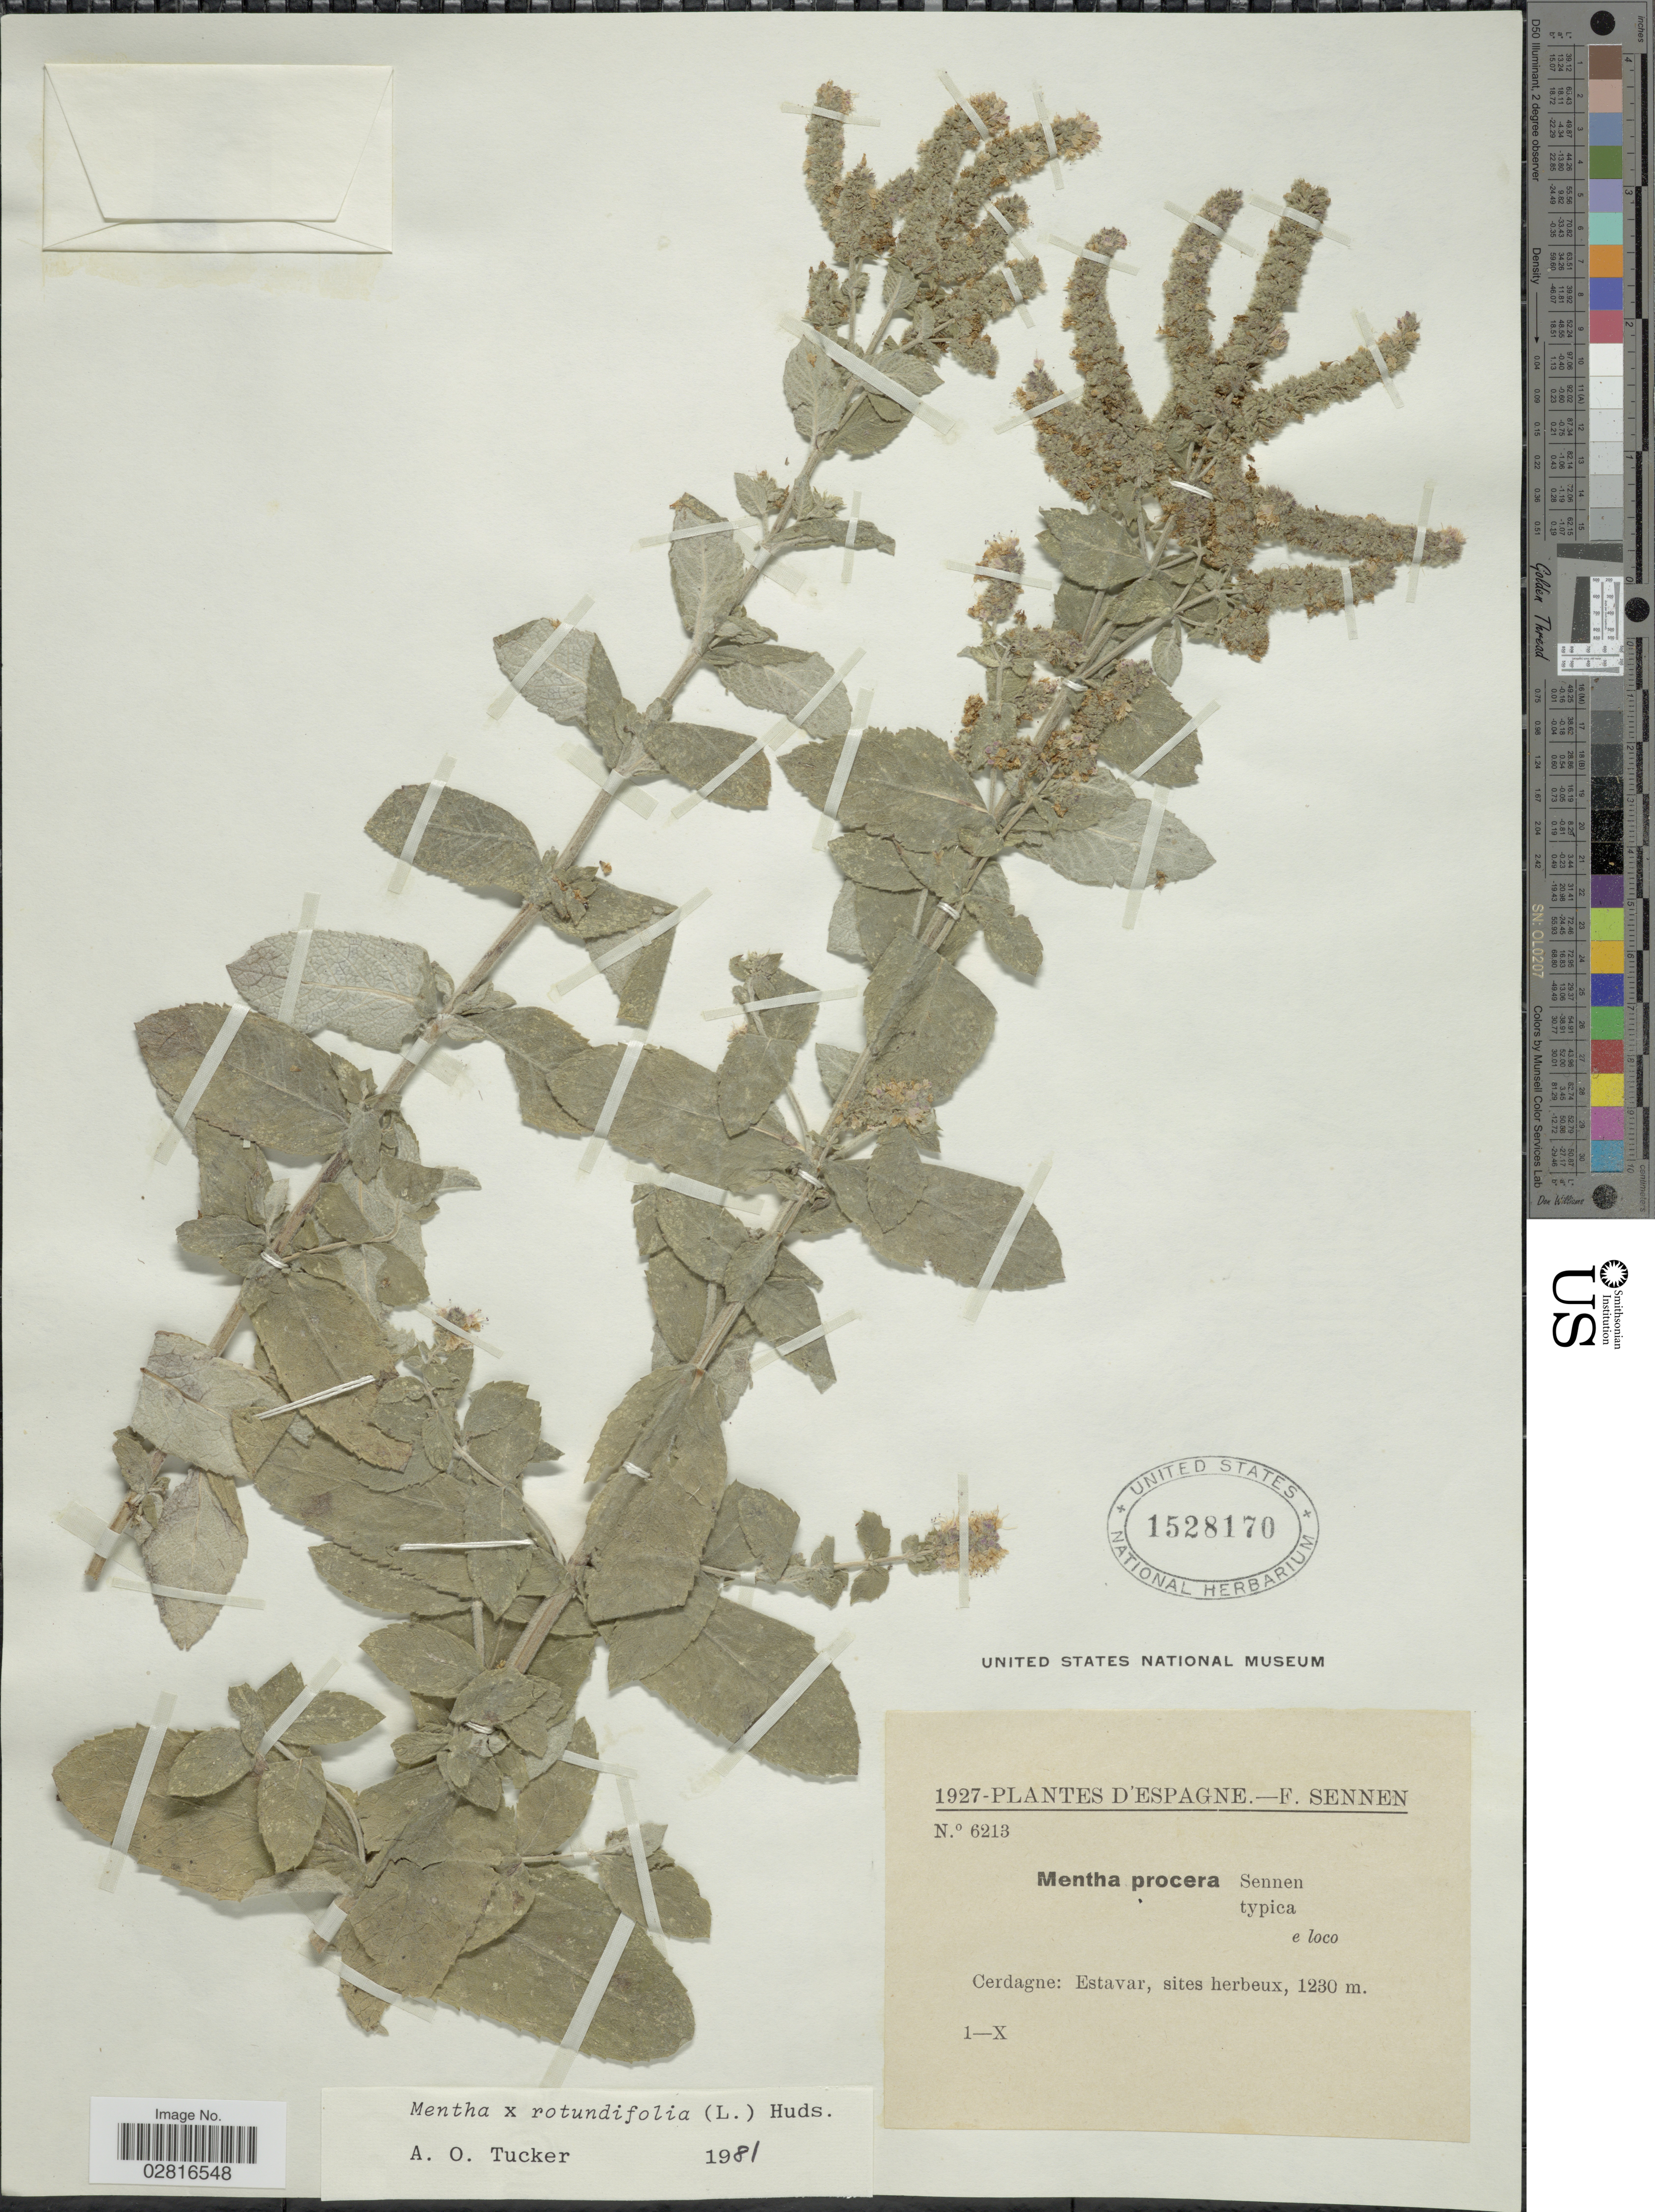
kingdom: Plantae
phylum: Tracheophyta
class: Magnoliopsida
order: Lamiales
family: Lamiaceae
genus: Mentha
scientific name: Mentha rotundifolia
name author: (L.) Huds.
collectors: E. Sennen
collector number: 6213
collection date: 1927-10-01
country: Spain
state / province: Islas Baleares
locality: Cerdagne: Estavar, sites herbeux.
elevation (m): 1230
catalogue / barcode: US 1528170